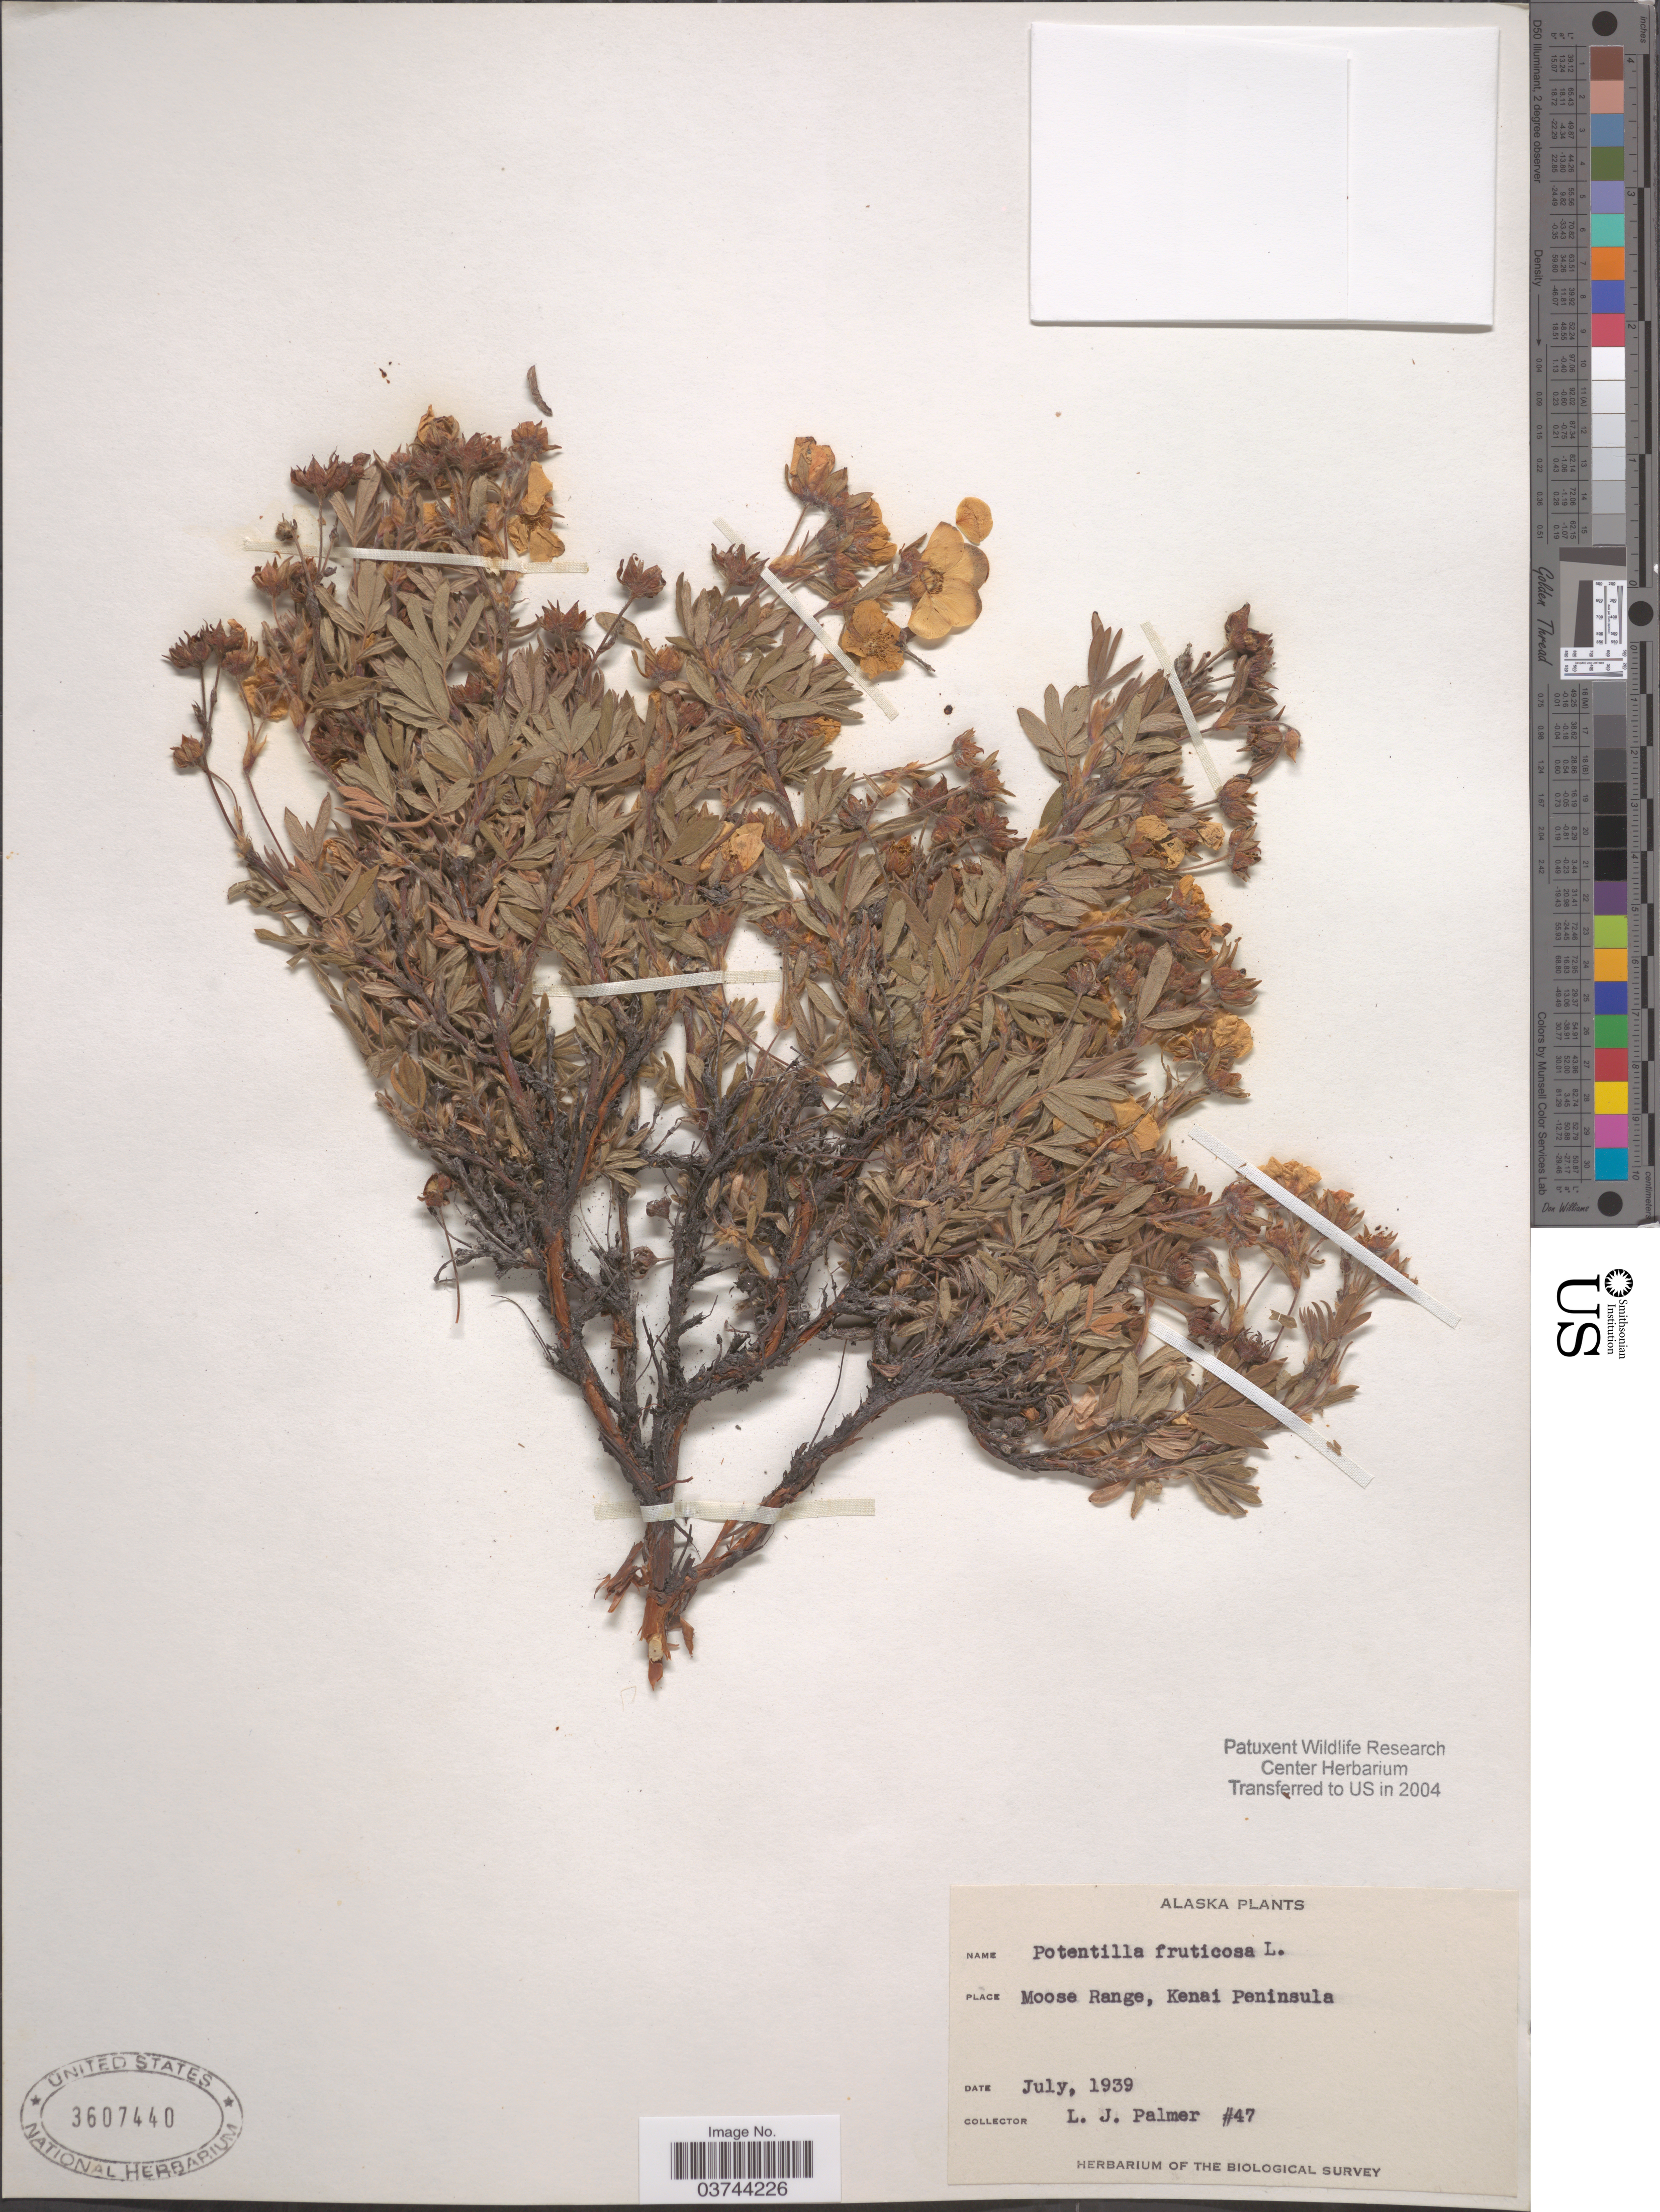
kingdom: Plantae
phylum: Tracheophyta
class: Magnoliopsida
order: Rosales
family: Rosaceae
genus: Dasiphora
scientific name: Dasiphora fruticosa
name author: (L.) Rydb.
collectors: L. J. Palmer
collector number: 47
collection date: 1939-07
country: United States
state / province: Alaska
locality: Moose Range, Kenai Peninsula.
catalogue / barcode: US 3607440